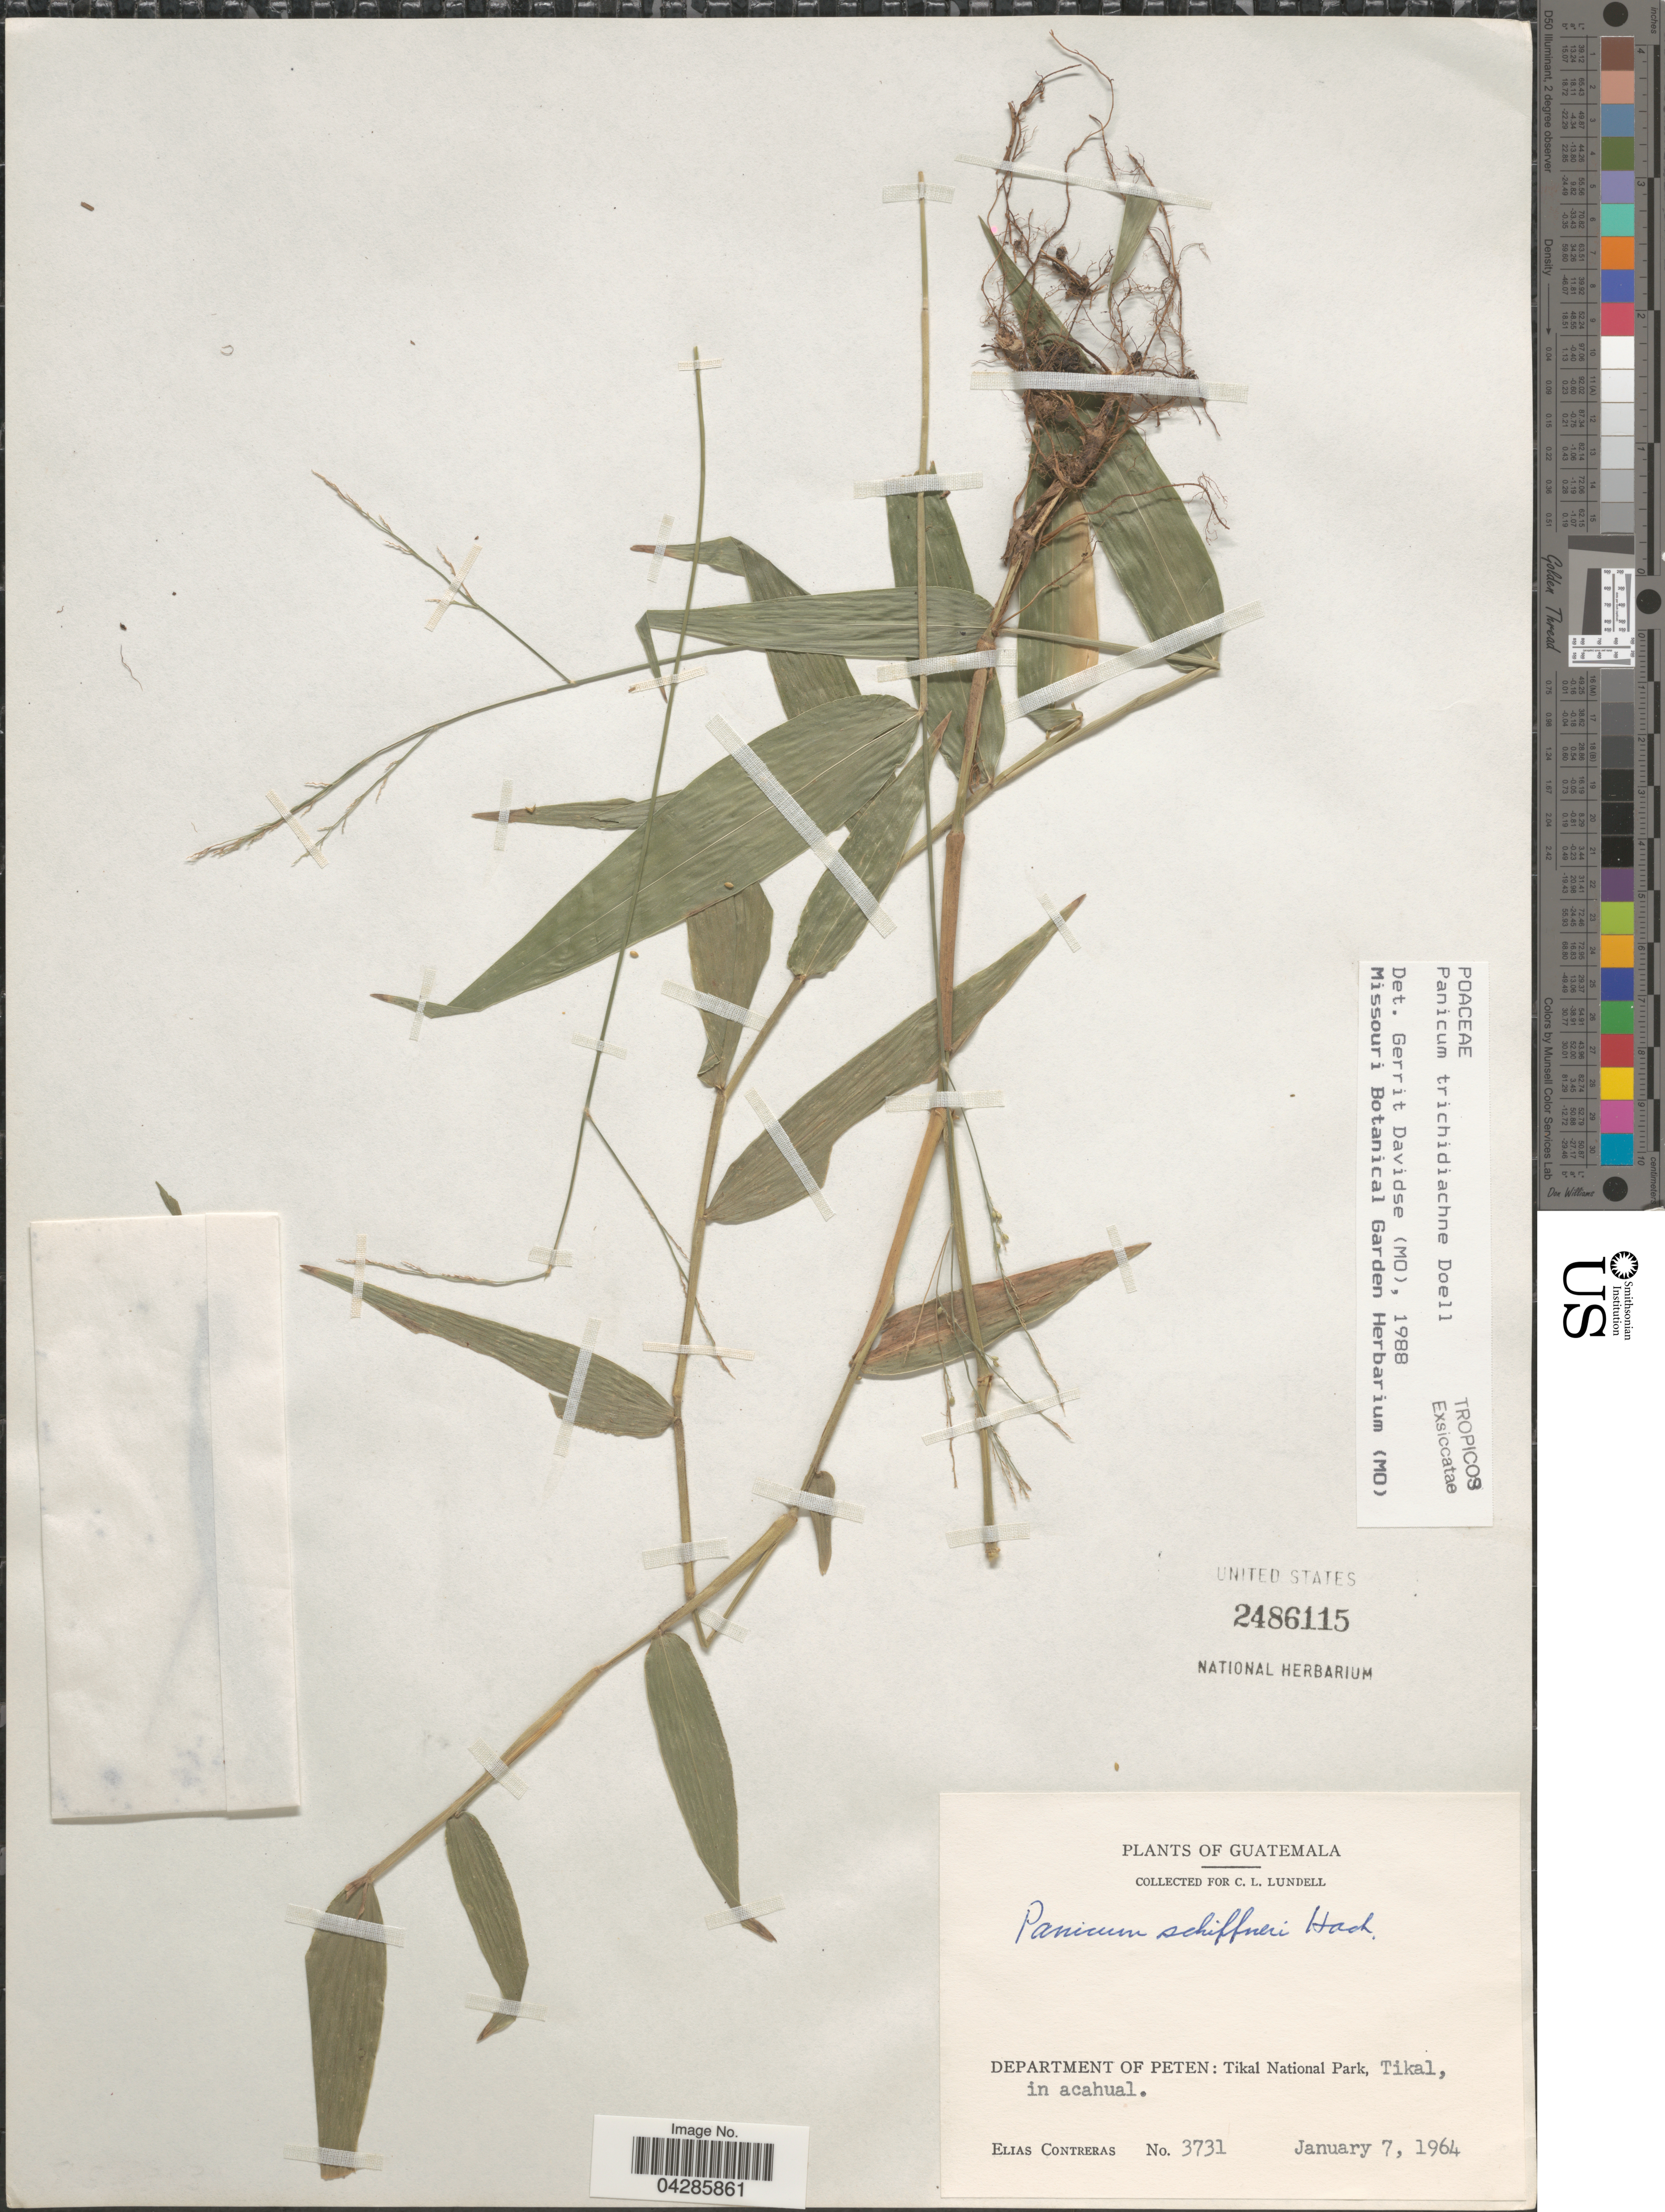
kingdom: Plantae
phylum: Tracheophyta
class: Liliopsida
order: Poales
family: Poaceae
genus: Morronea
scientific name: Morronea trichidiachnis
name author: (Döll) Zuloaga & Scataglini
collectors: E. Contreras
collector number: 3731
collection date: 1964-01-07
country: Guatemala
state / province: El Peten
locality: Department of Peten: Tikal National Park, Tikal, in acahual.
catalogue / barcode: US 2486115